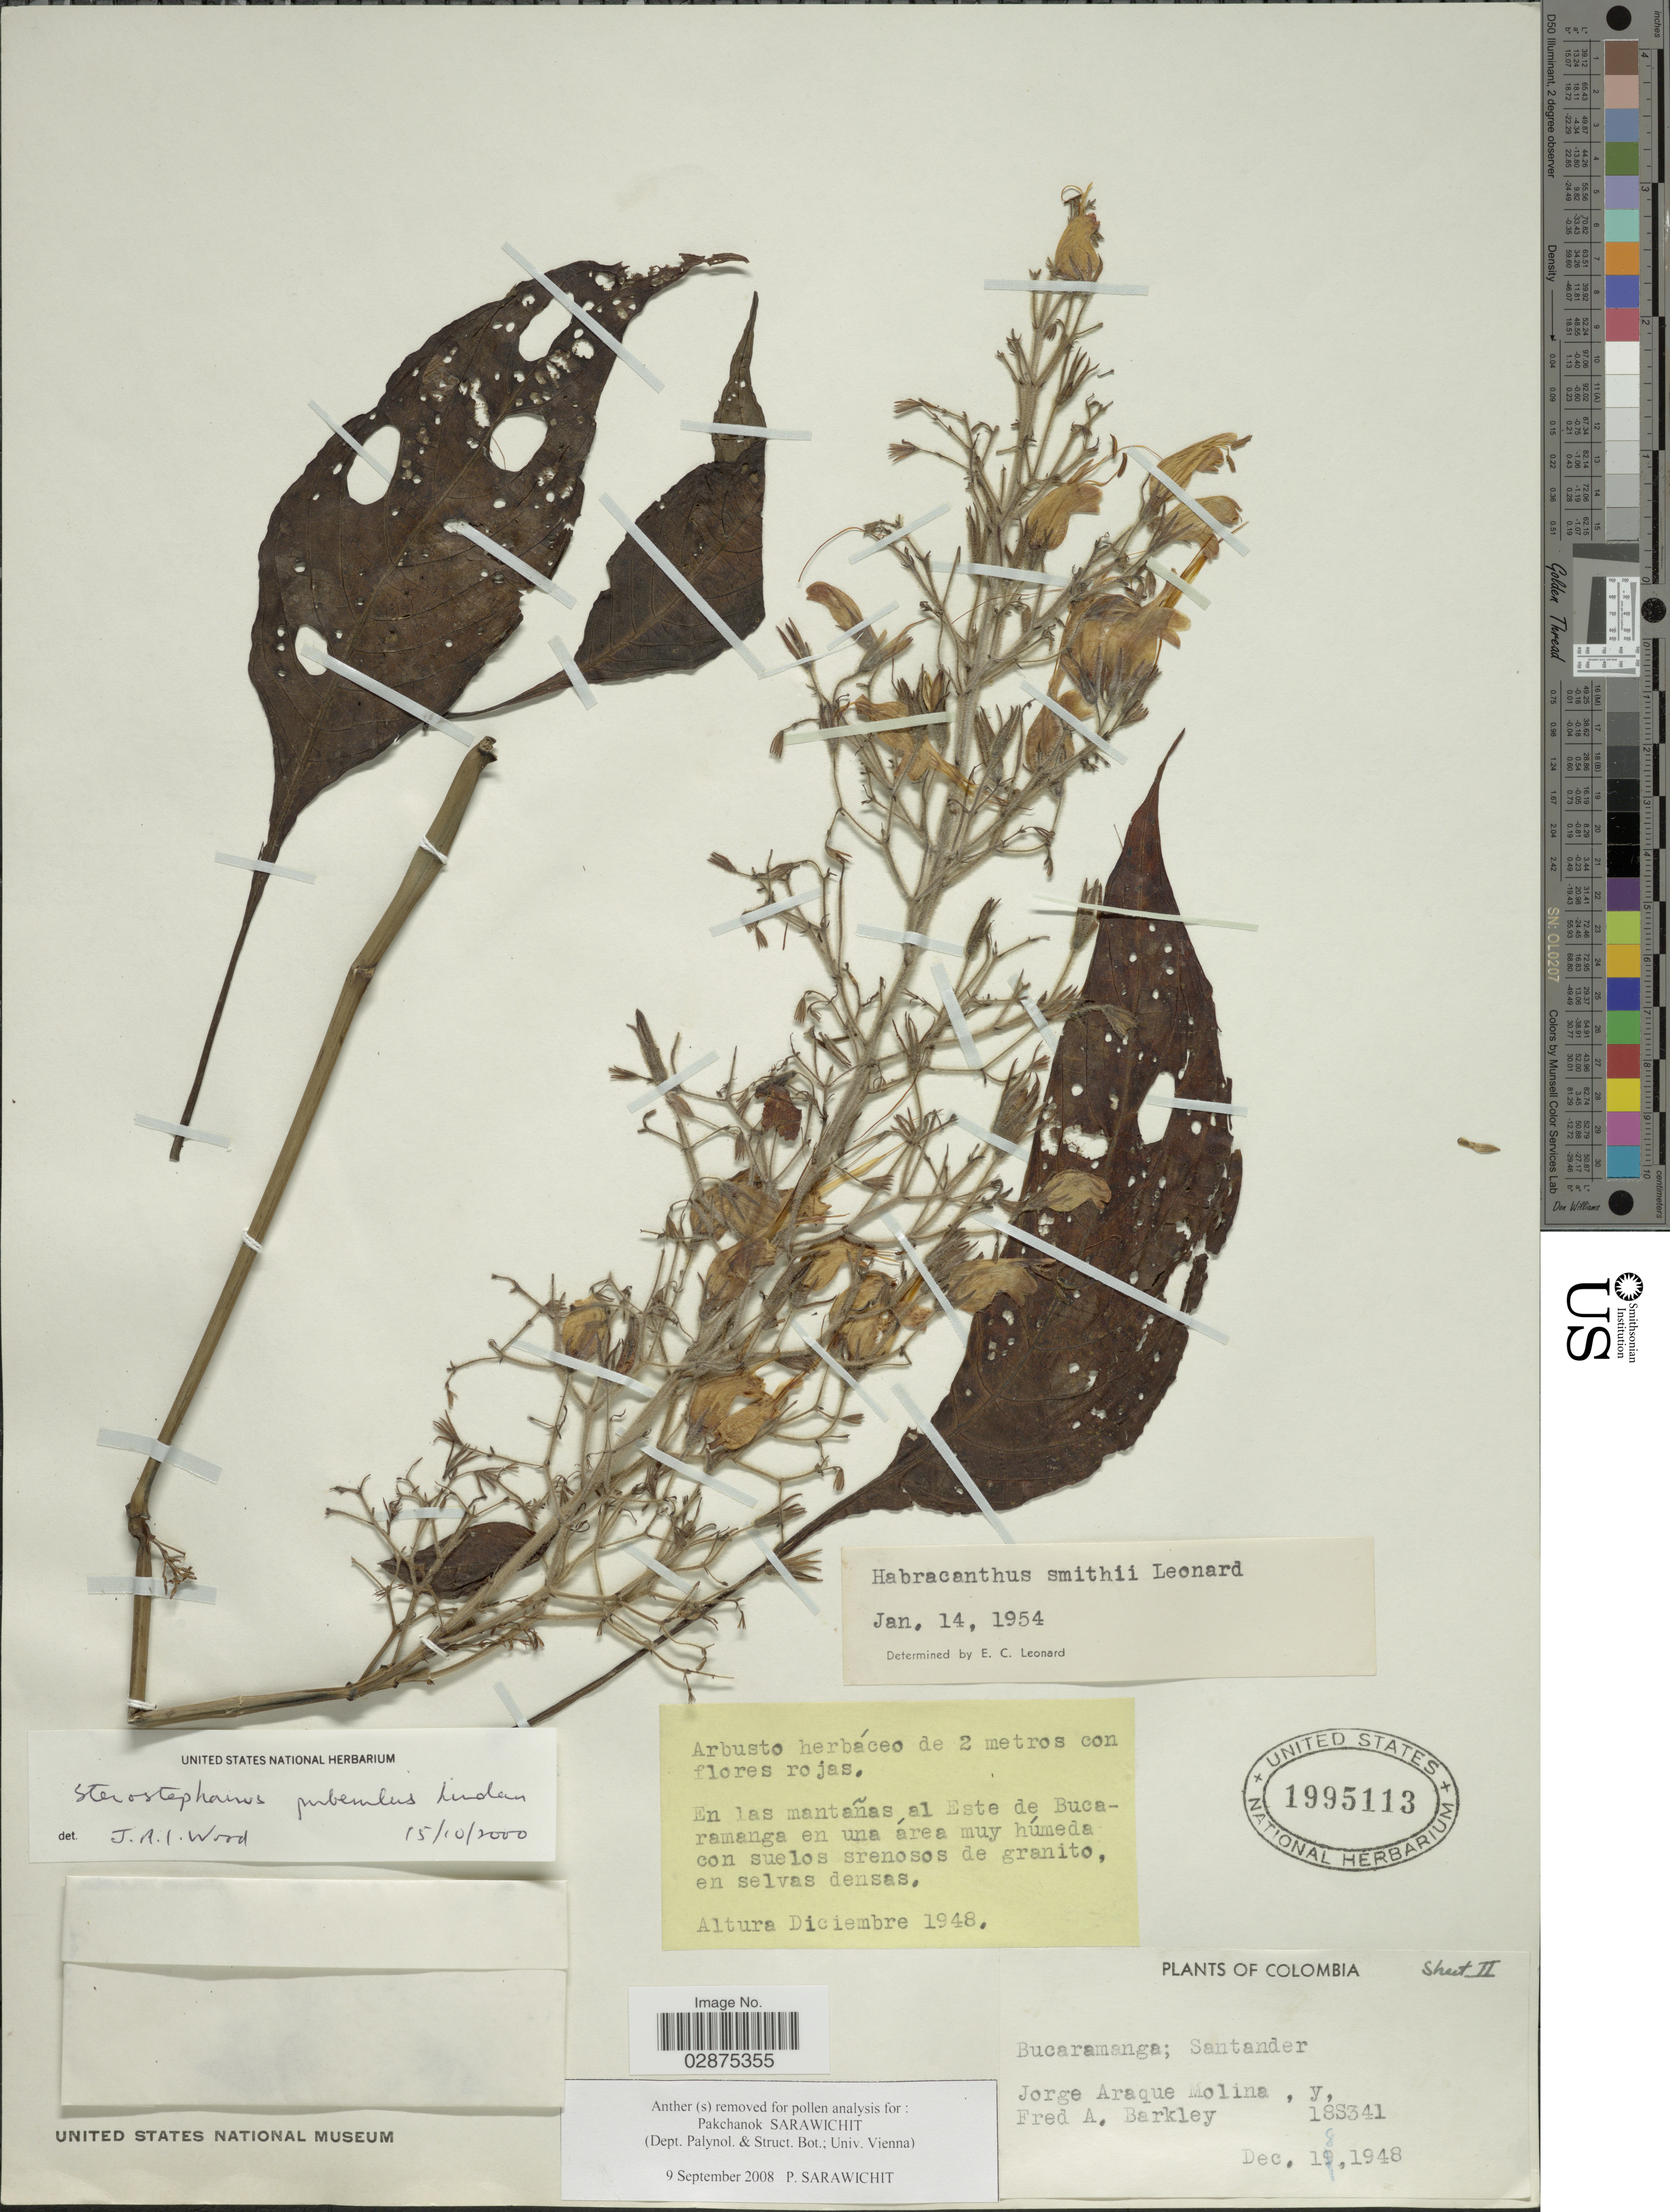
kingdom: Plantae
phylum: Tracheophyta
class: Magnoliopsida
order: Lamiales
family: Acanthaceae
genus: Stenostephanus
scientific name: Stenostephanus puberulus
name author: Lindau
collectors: J. A. Molina & F. A. Barkley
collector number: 18S341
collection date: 1948-12-18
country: Colombia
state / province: Santander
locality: Bucaramanga.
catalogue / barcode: US 1995113